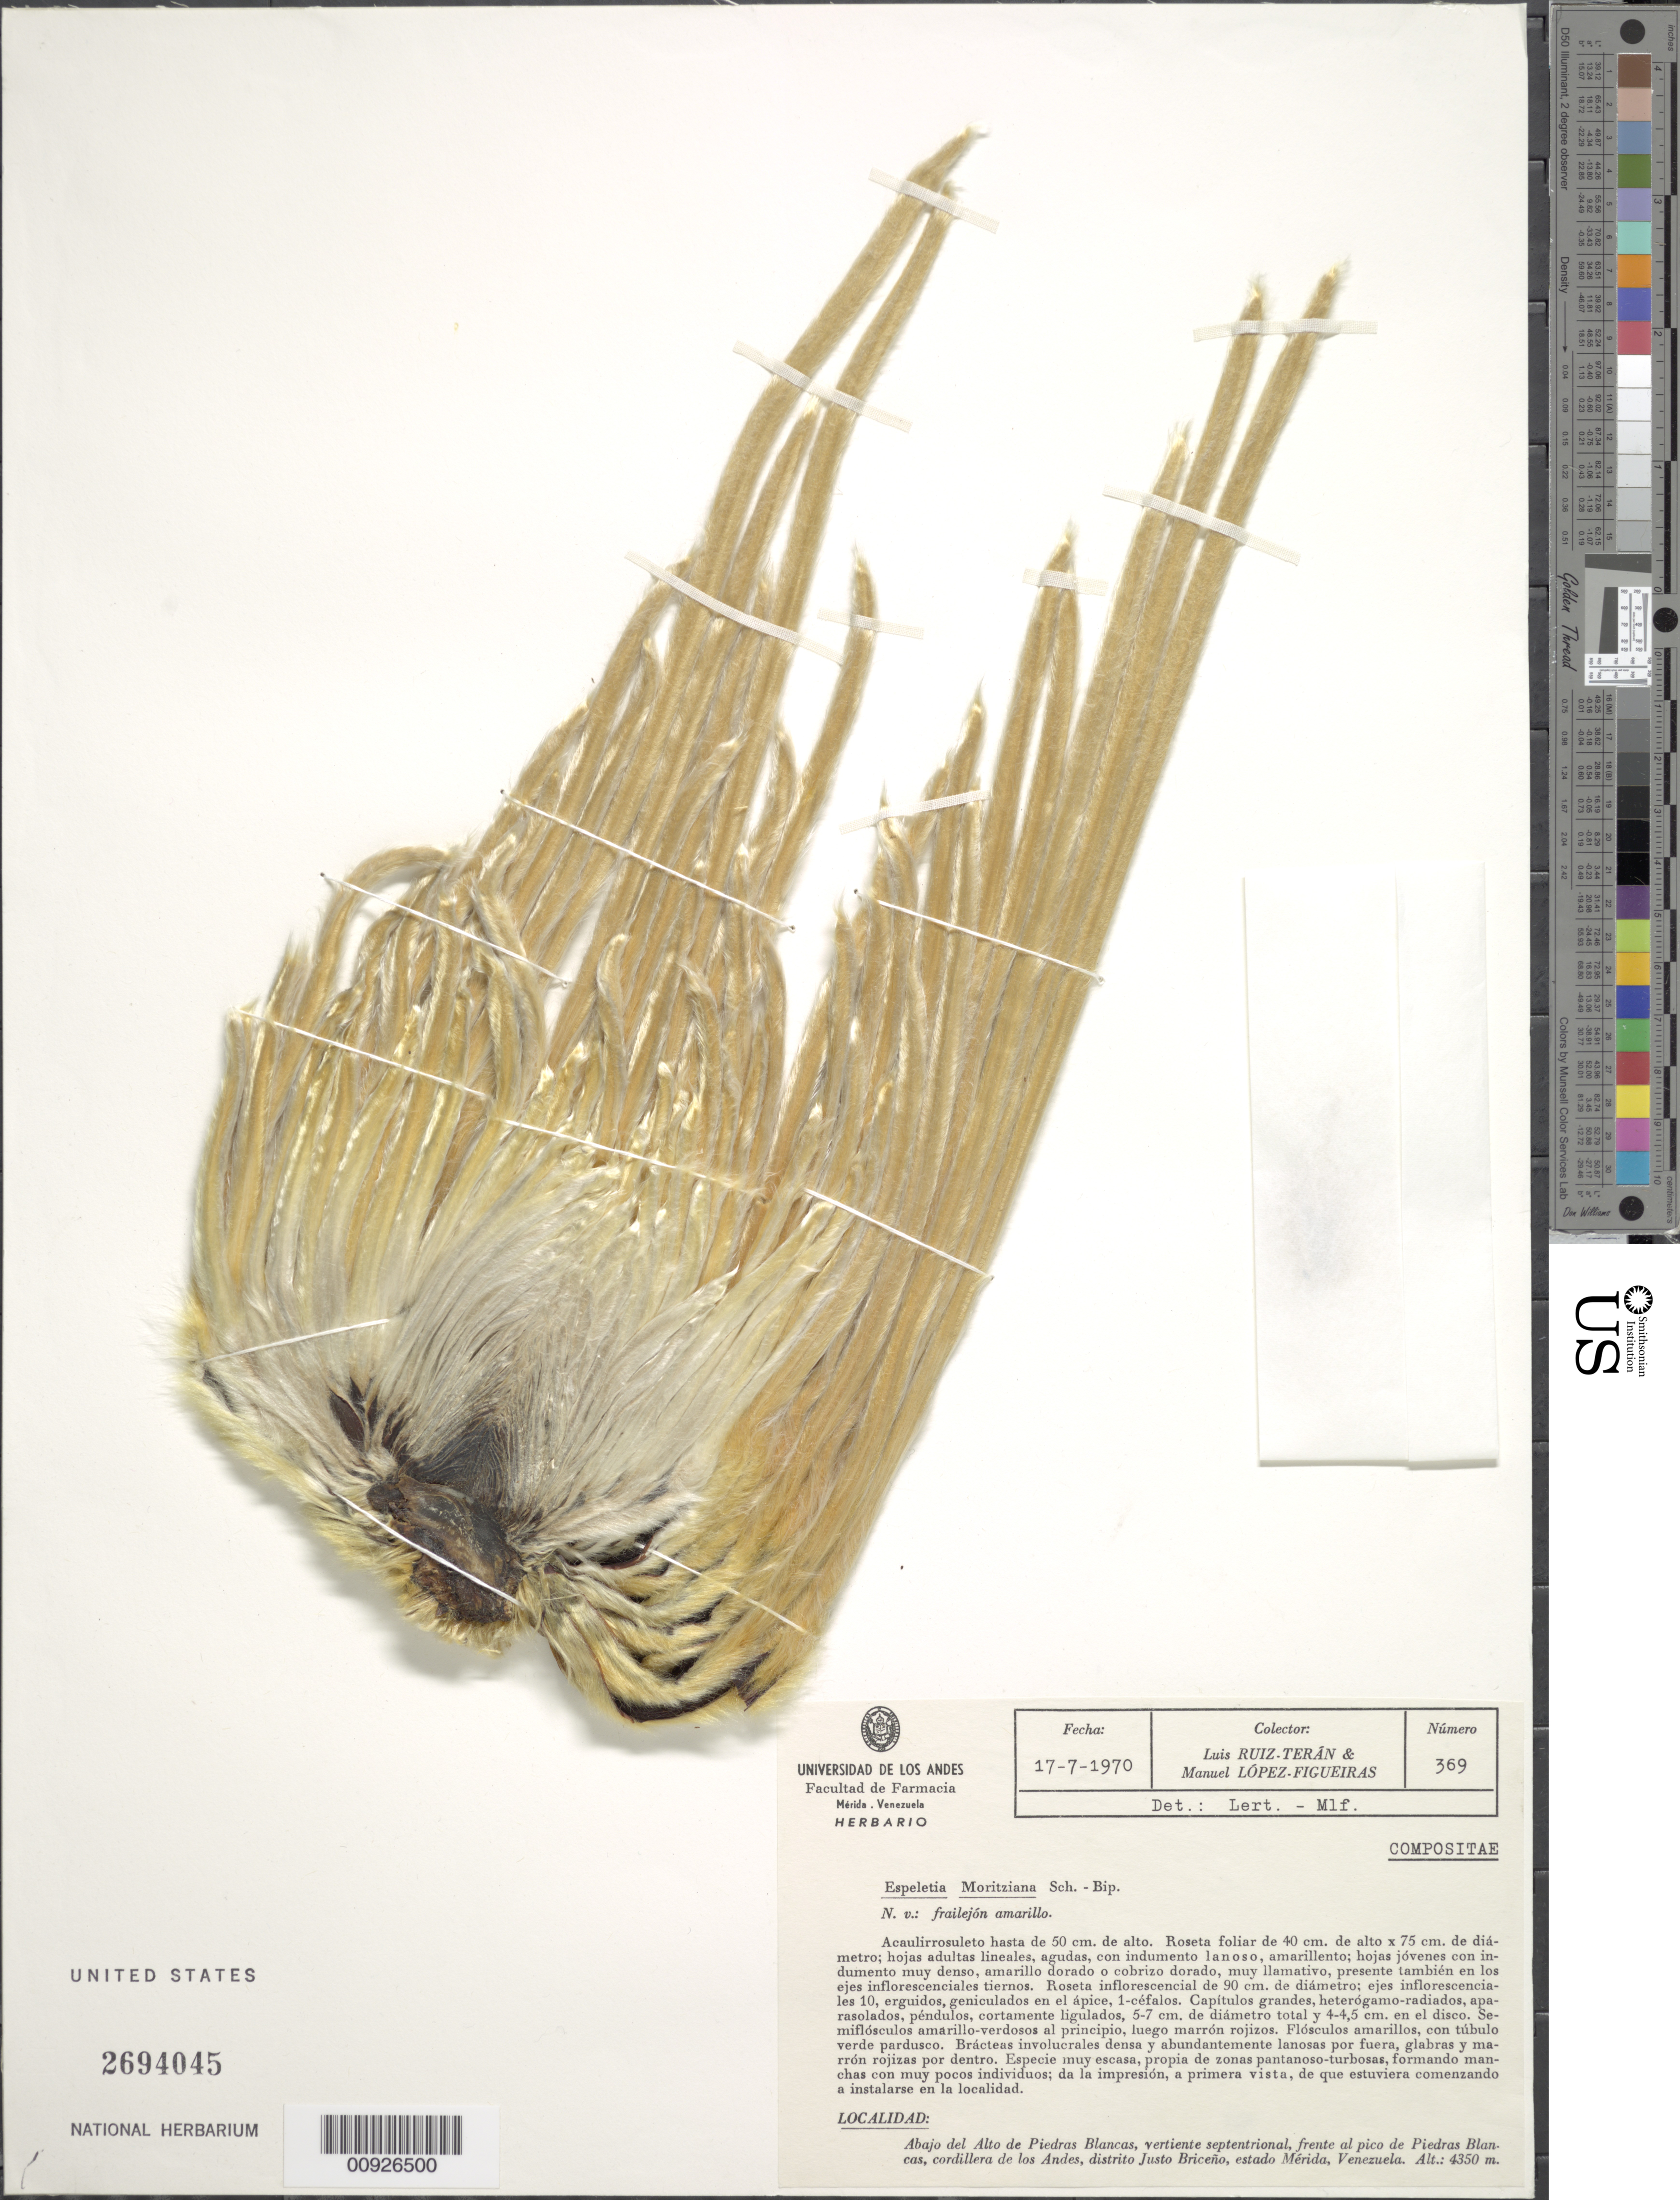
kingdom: Plantae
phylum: Tracheophyta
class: Magnoliopsida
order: Asterales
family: Asteraceae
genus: Coespeletia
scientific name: Coespeletia moritziana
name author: (Sch. Bip. ex Wedd.) Cuatrec.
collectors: L. E. Ruíz-Terán & M. López Figueiras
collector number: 369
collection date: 1970-07-17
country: Venezuela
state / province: Mérida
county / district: Justo Briceño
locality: Abajo del Alto de Piedras Blancas, vertiente septentrional, frente al pico de Piedras Blancas, cordillera de los Andes.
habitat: Especie muy escasa, típica de zonas pantanoso-turbosas, formando manchas con muy pocos individuos. Da la impresión, a primera vista, de que estuvieran comenzando a instalarse en la localidad.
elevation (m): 4350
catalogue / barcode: US 2694045